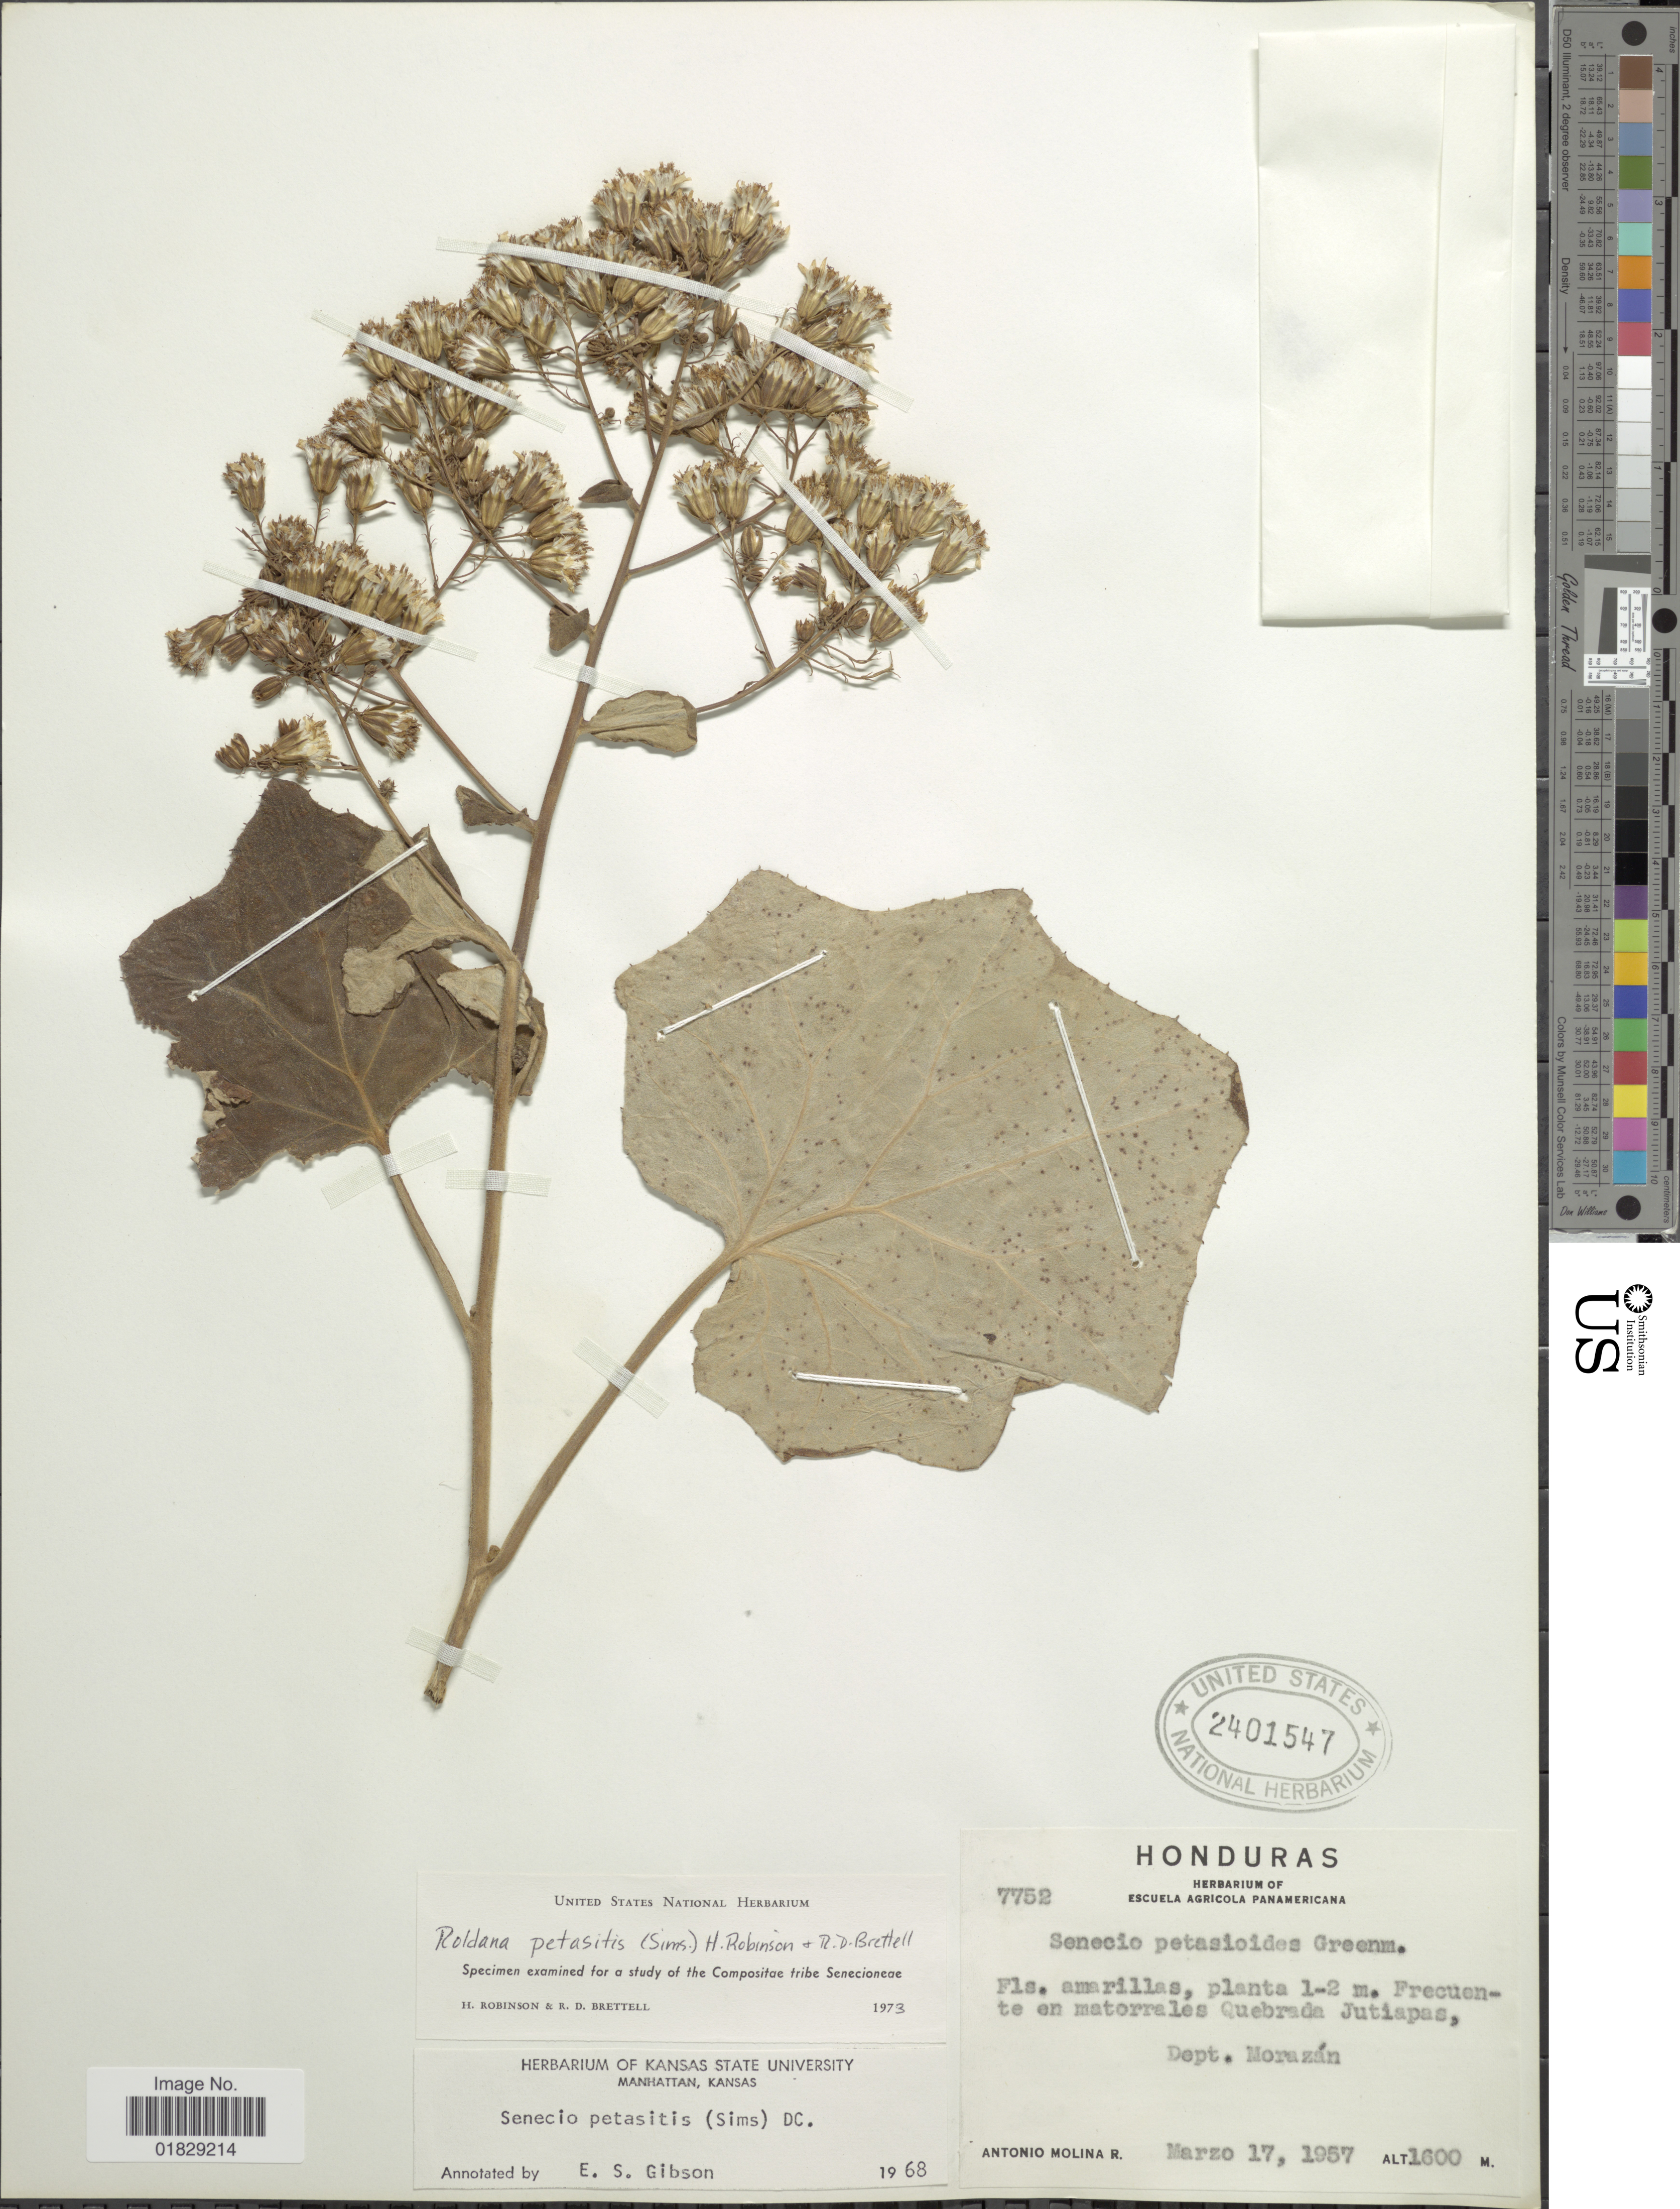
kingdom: Plantae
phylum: Tracheophyta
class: Magnoliopsida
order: Asterales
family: Asteraceae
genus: Roldana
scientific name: Roldana petasitis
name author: (Sims) H. Rob. & Brettell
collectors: A. Molina R.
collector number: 7752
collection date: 1957-03-17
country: Honduras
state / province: Fco. Morazán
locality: Frecuente en matorrales Quebrada Jutiapas, Dept. Morazán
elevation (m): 1600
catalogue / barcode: US 2401547